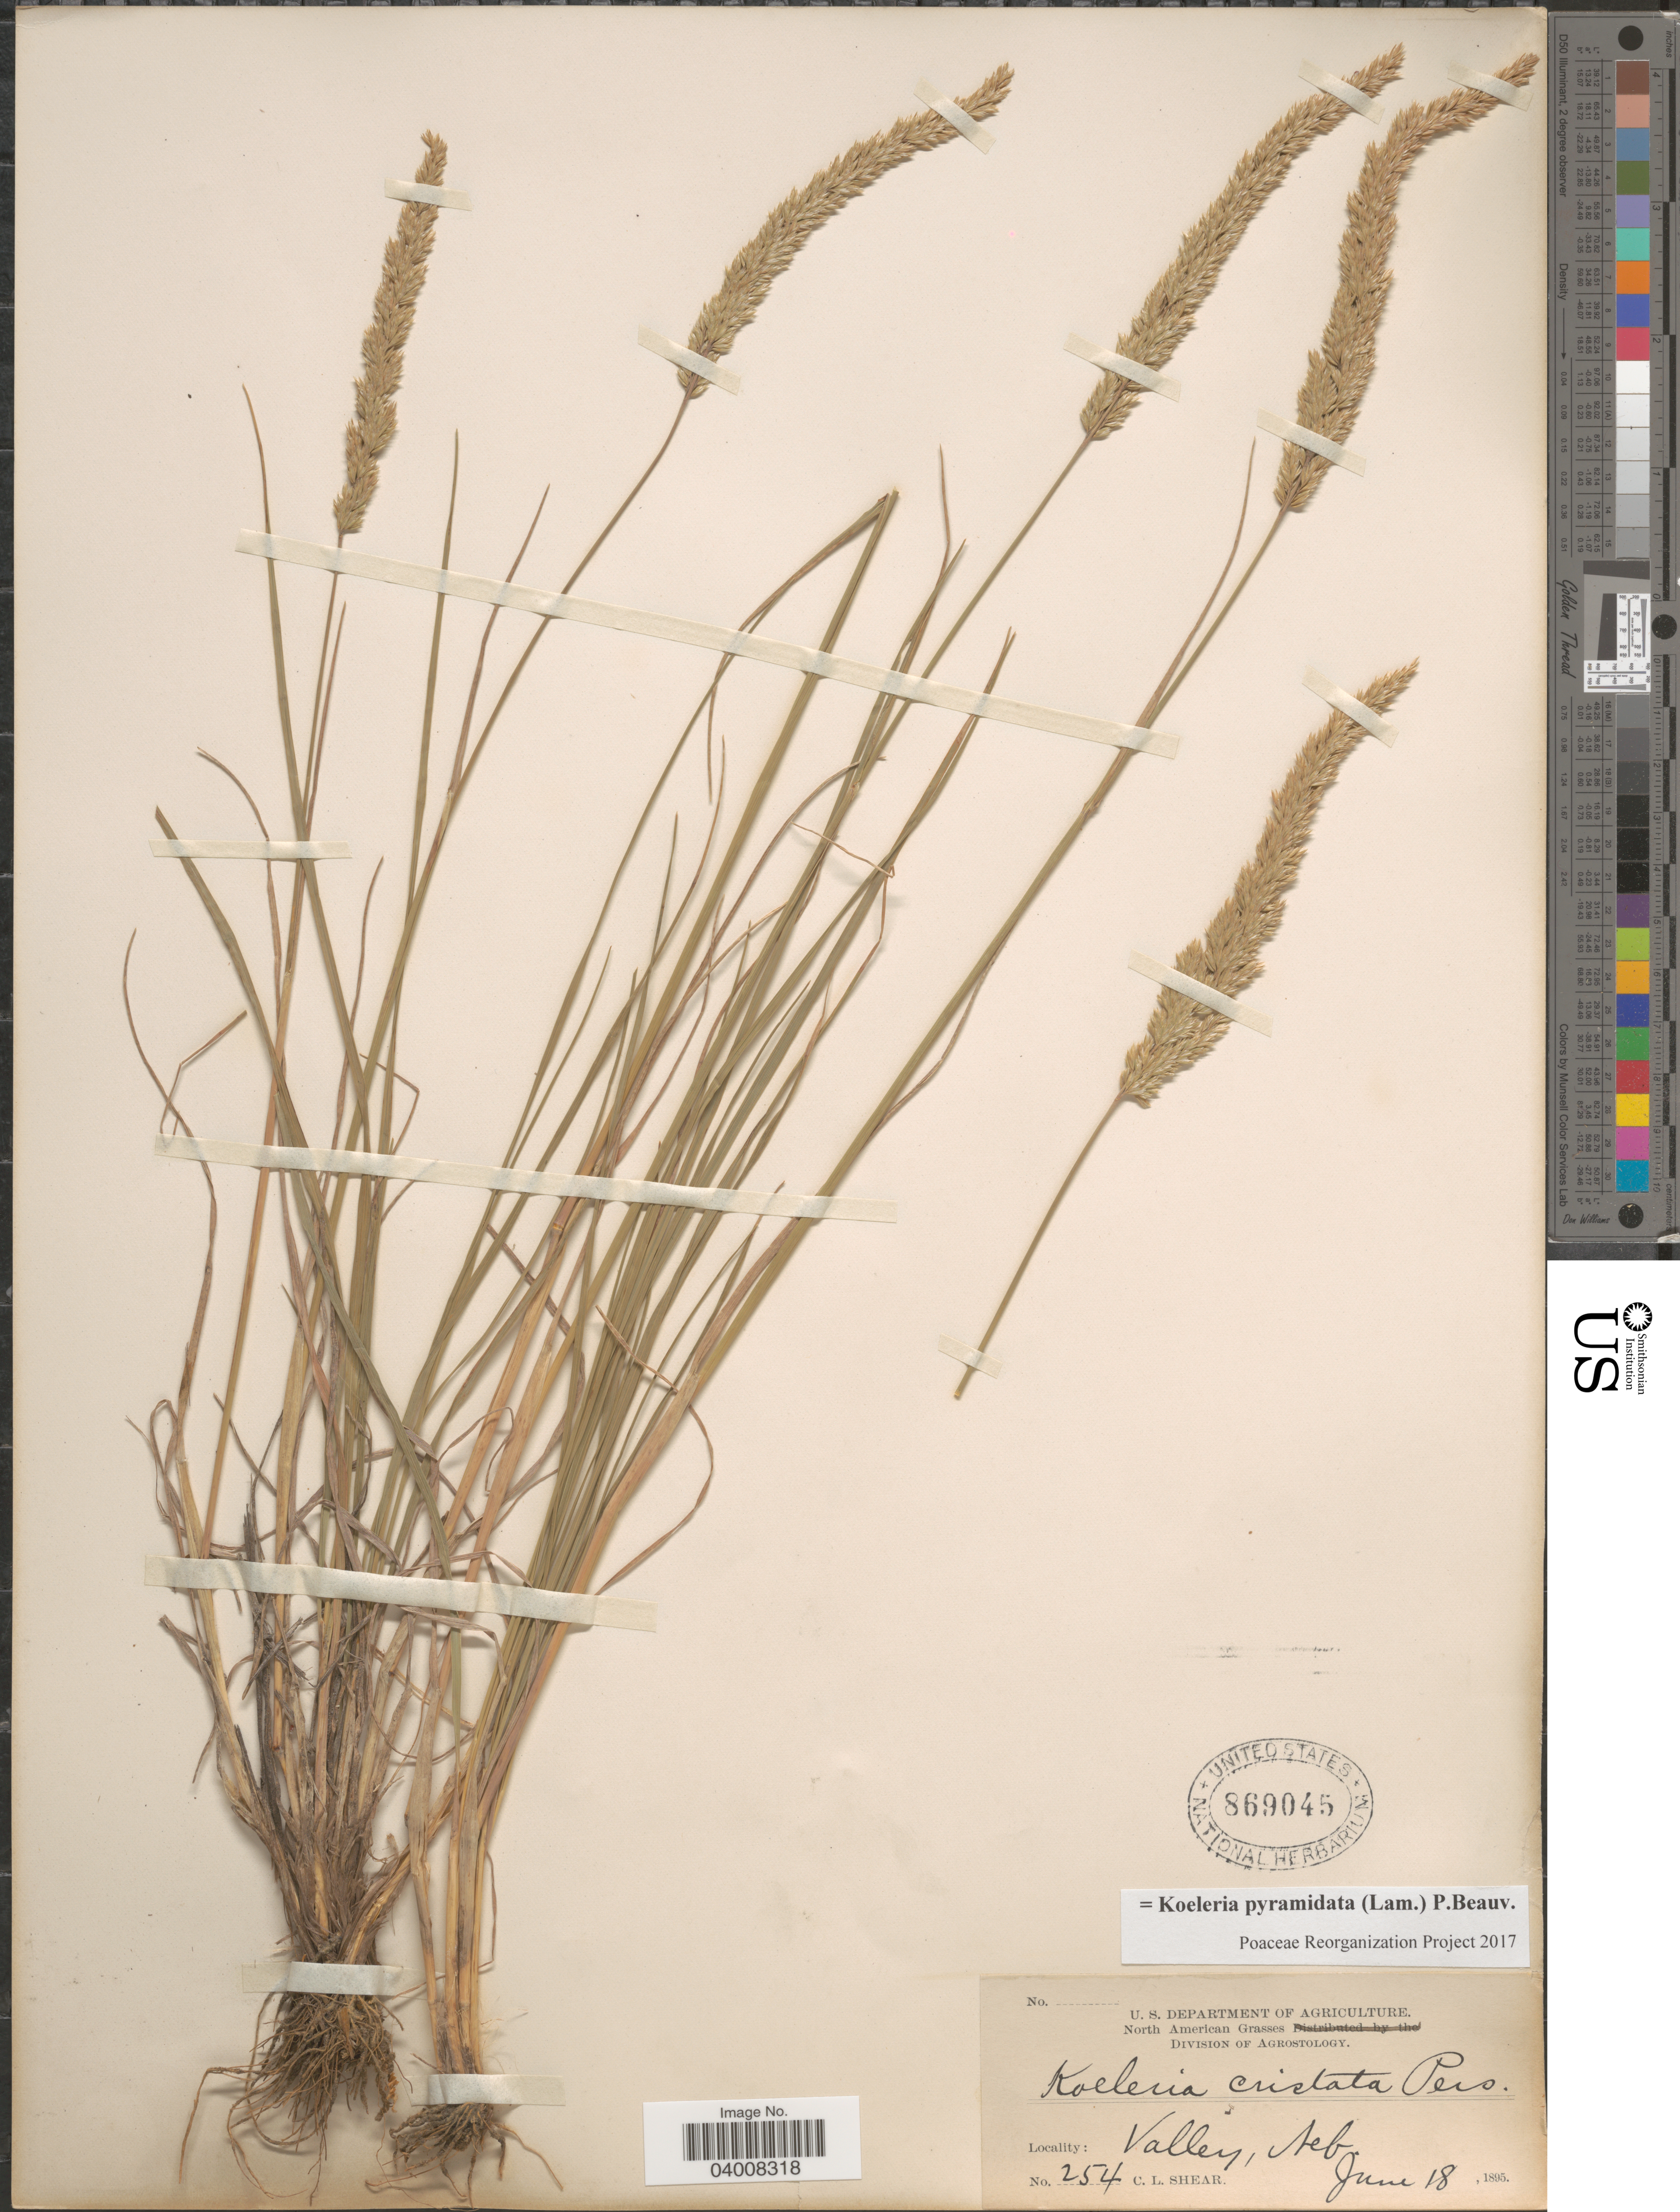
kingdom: Plantae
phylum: Tracheophyta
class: Liliopsida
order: Poales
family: Poaceae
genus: Koeleria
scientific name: Koeleria pyramidata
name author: (Lam.) P. Beauv.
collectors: C. L. Shear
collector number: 254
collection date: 1895-06-18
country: United States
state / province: Nebraska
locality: Valley.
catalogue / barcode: US 869045